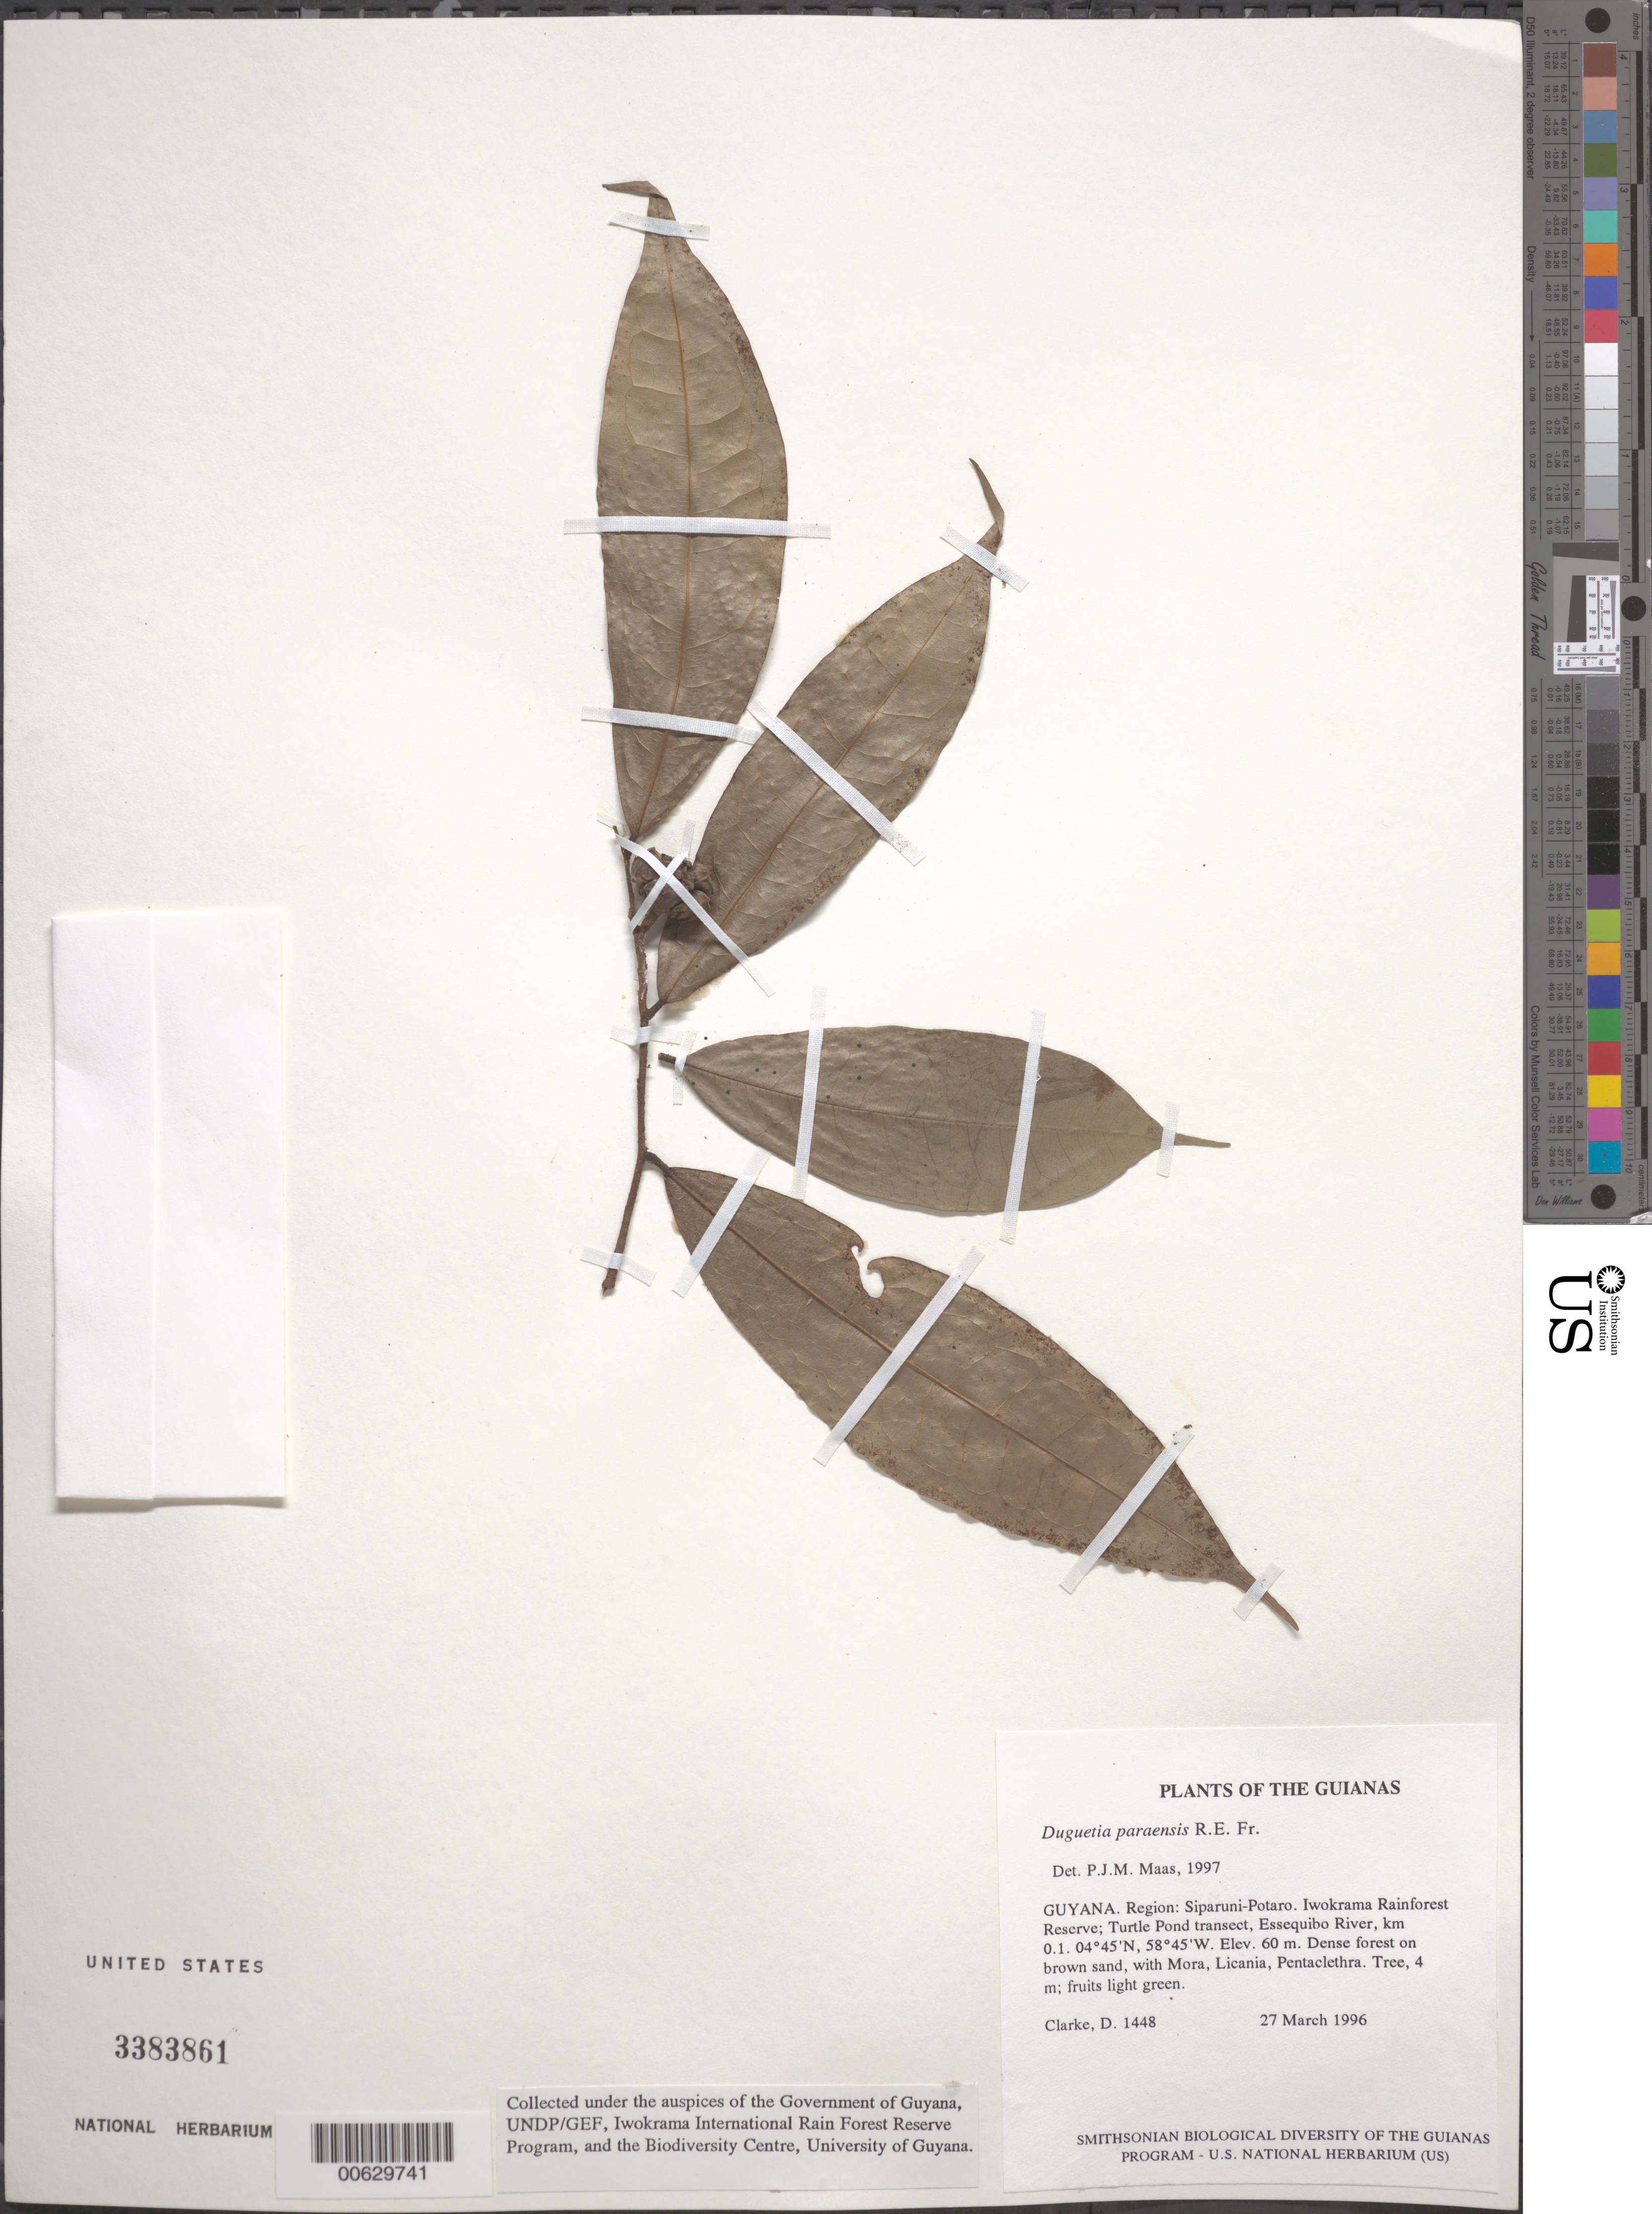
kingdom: Plantae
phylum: Tracheophyta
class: Magnoliopsida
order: Magnoliales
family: Annonaceae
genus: Duguetia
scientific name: Duguetia paraensis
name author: R.E. Fr.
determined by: Maas, Paul J. M.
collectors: H. D. Clarke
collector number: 1448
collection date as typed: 27 March 1996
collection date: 1996-03-27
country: Guyana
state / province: Potaro-Siparuni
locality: Iwokrama Rainforest Reserve; Turtle Pond transect, Essequibo River, km 0.1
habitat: Dense forest on brown sand, with Mora, Licania, Pentaclethra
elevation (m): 60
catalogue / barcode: US 3383861